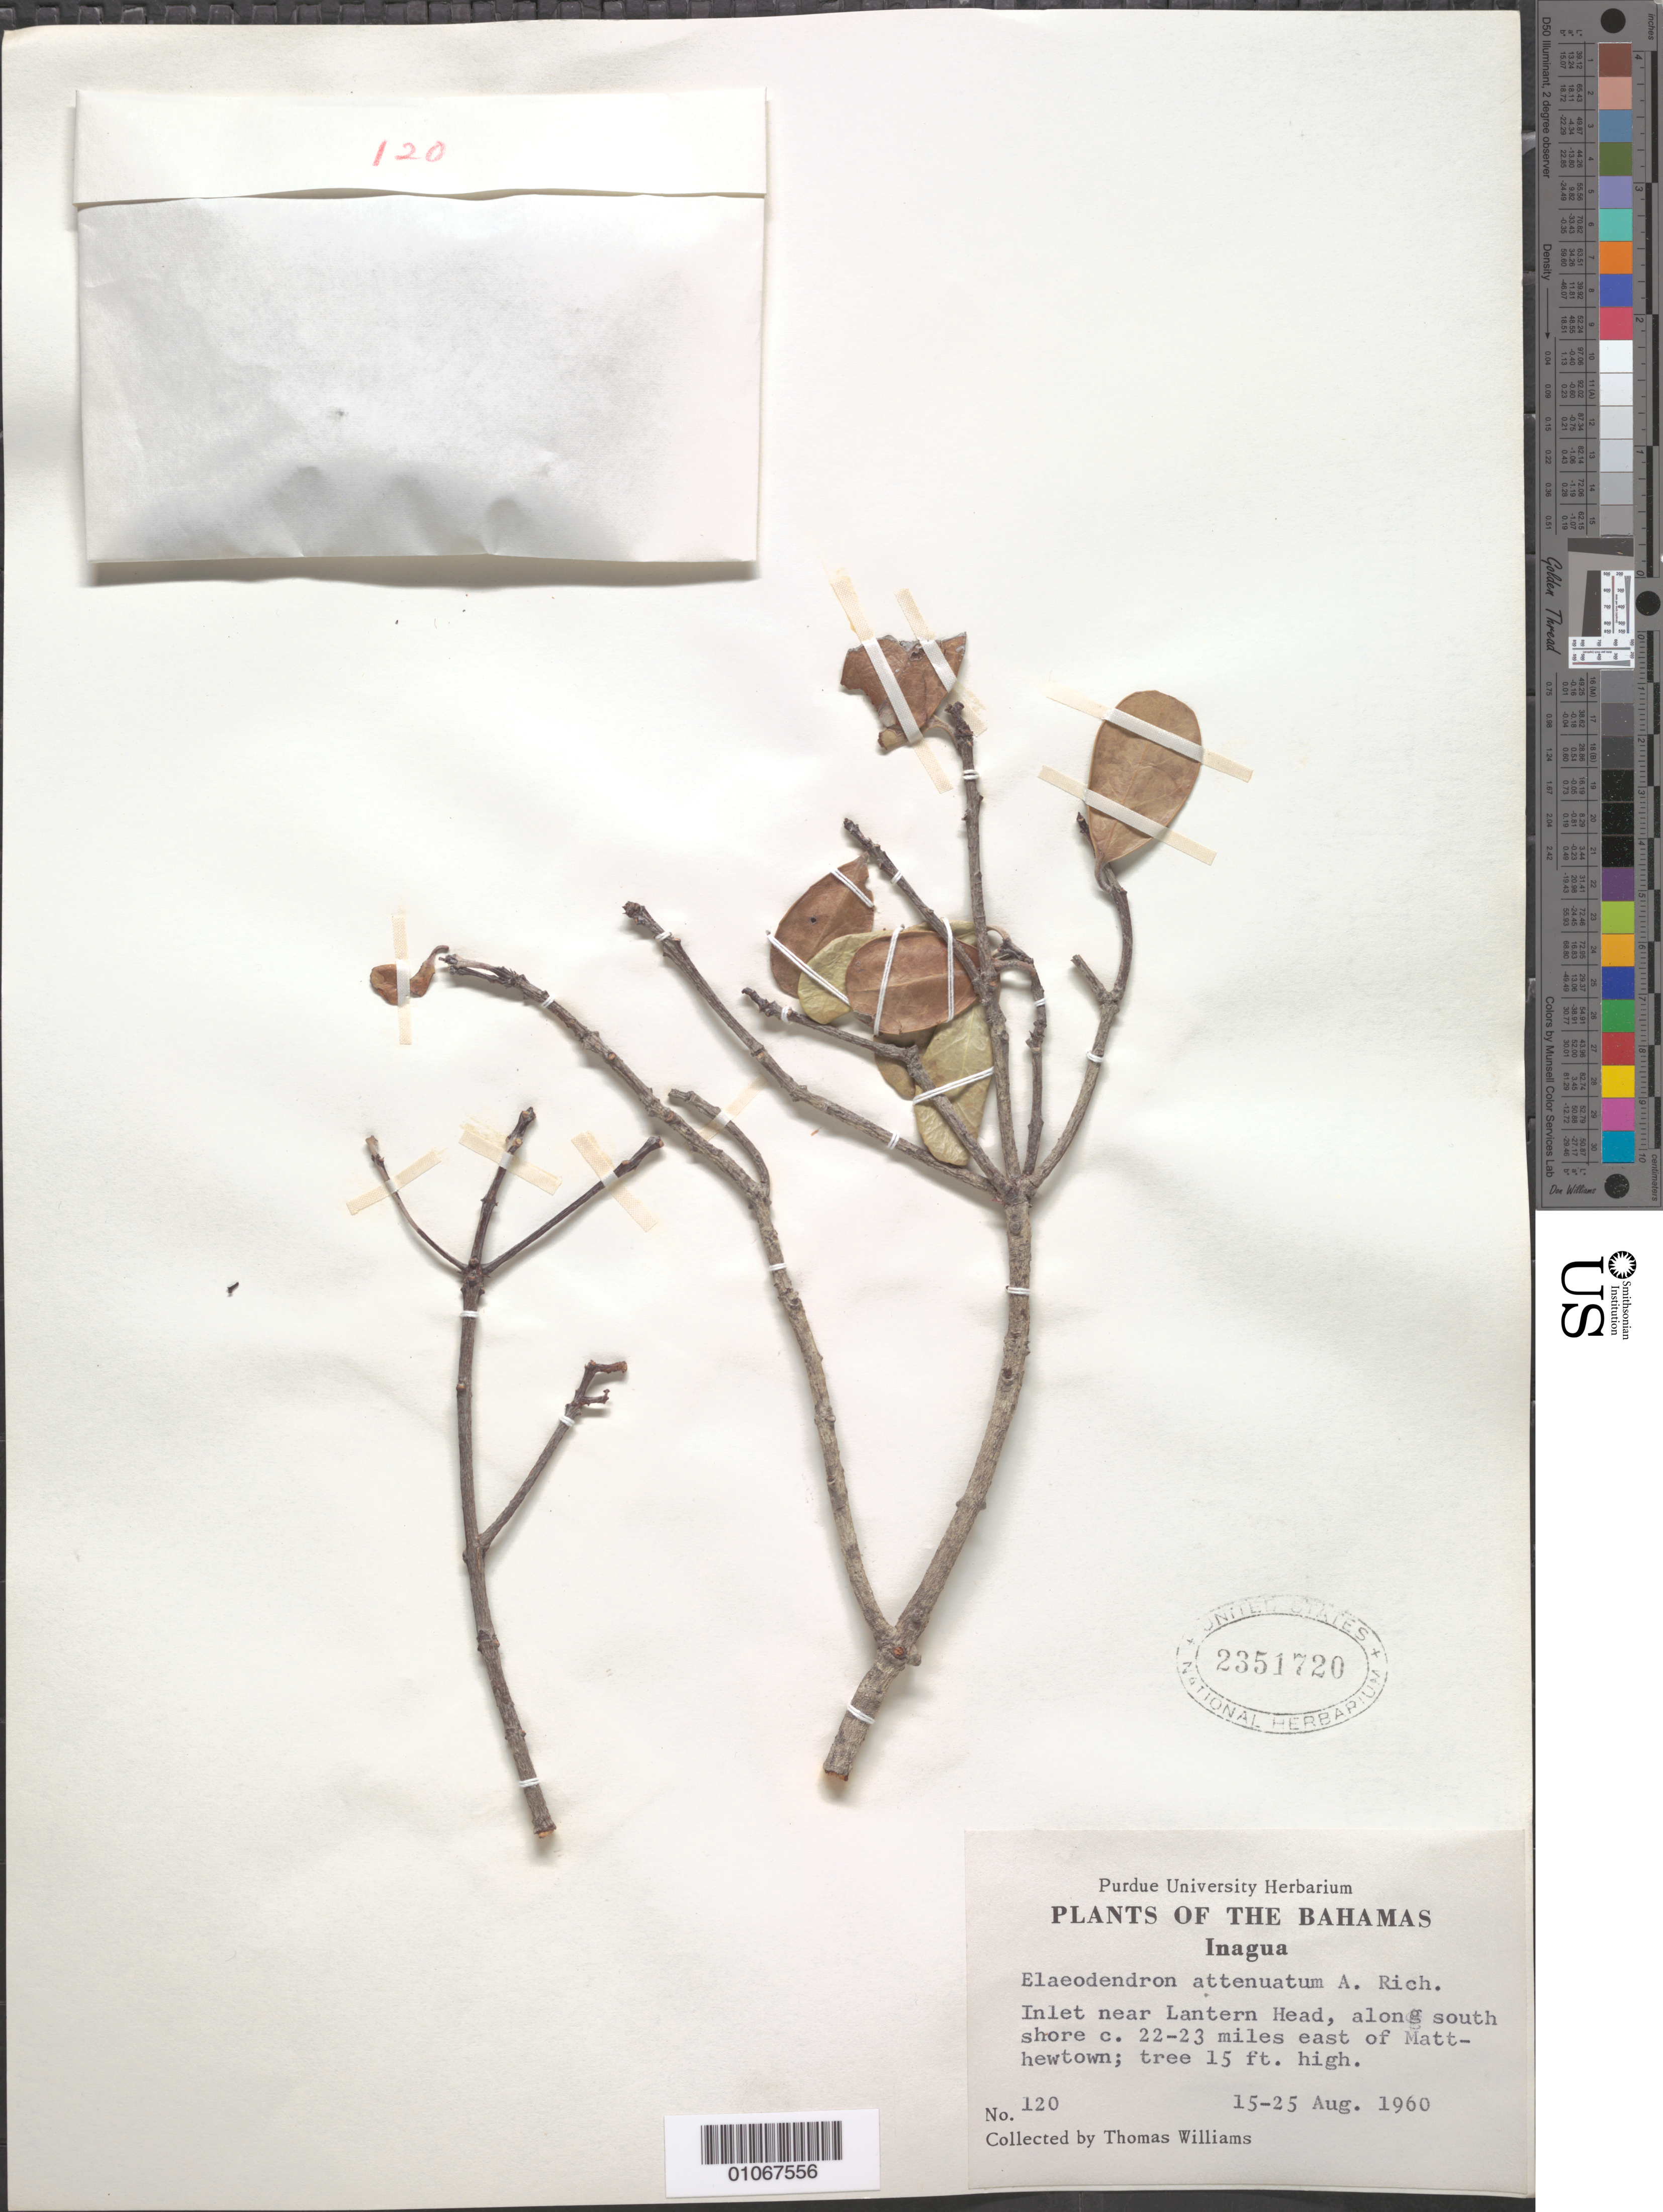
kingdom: Plantae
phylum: Tracheophyta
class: Magnoliopsida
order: Celastrales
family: Celastraceae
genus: Elaeodendron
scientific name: Elaeodendron attenuatum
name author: A. Rich.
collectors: T. Williams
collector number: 120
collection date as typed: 15 Aug 1960 to 25 Aug 1960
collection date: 1960-08-15/1960-08-25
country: Bahamas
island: Great Inagua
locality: Inlet near Lantern Head, along south shore c. 22-23 miles east of Mattehtown.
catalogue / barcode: US 2351720